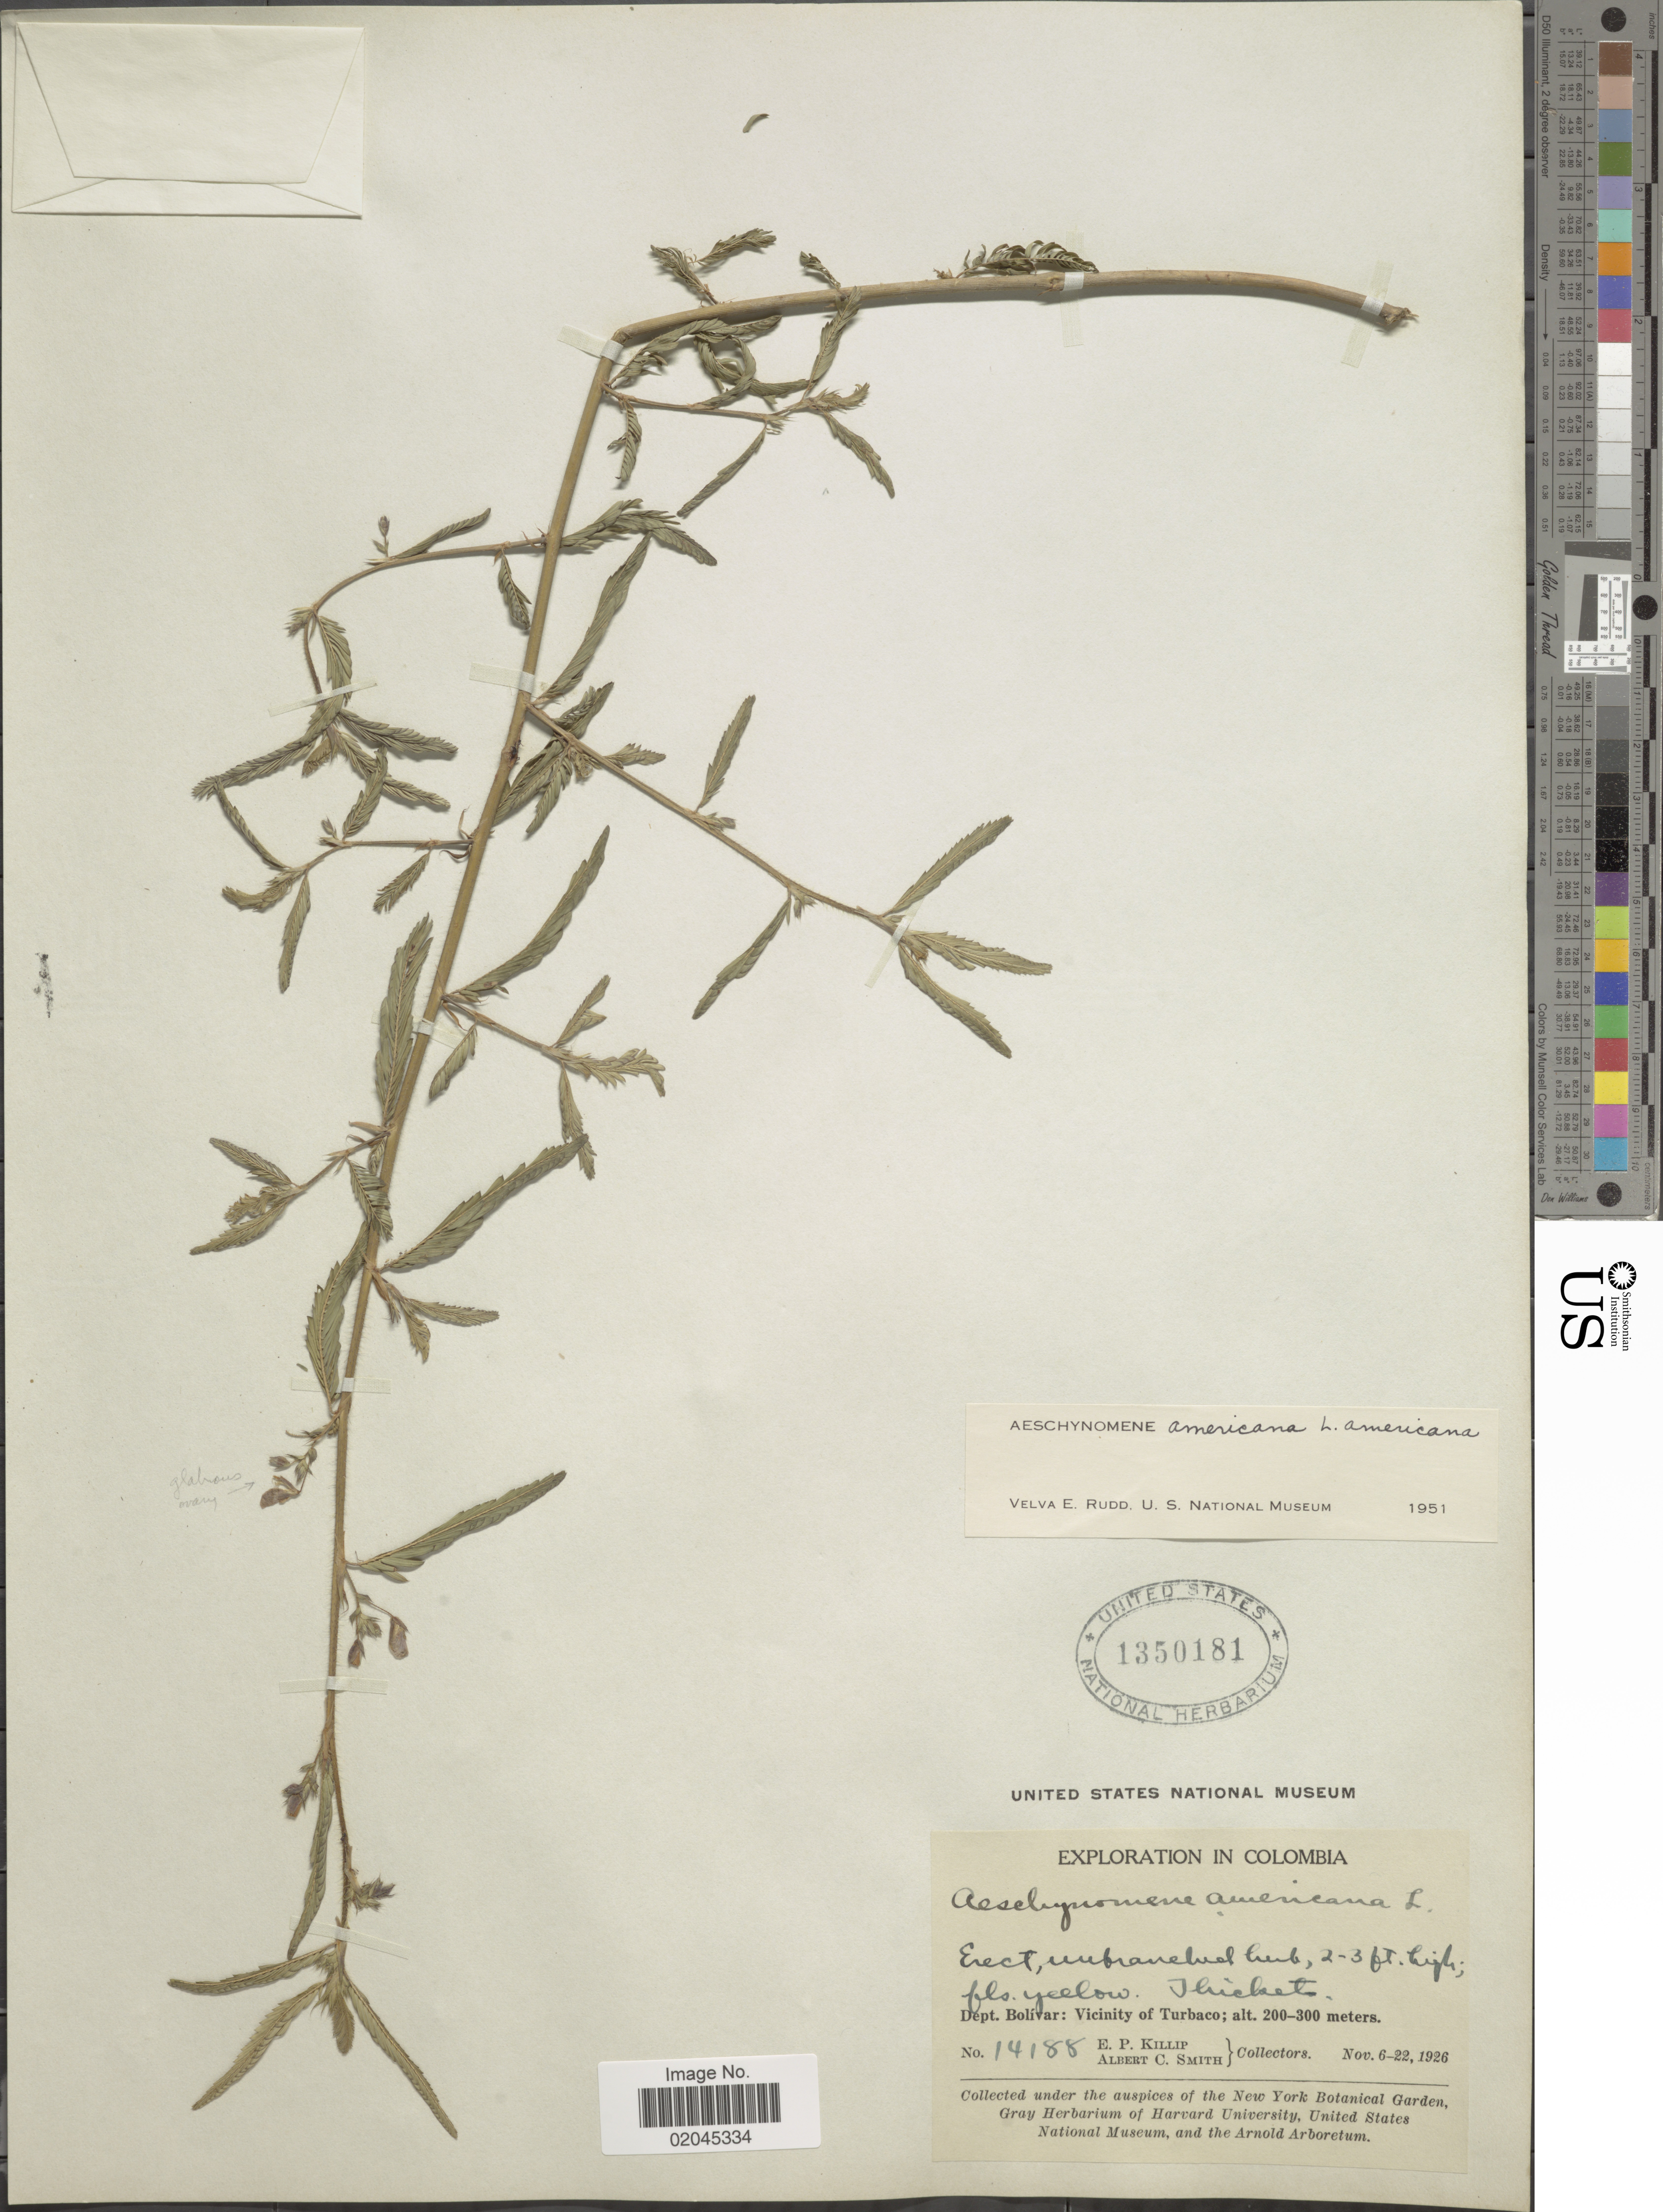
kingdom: Plantae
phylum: Tracheophyta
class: Magnoliopsida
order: Fabales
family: Fabaceae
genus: Aeschynomene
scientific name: Aeschynomene americana var. americana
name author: L.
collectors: E. P. Killip & A. C. Smith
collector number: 14188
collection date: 1926-11-06/1926-11-22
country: Colombia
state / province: Bolívar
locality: Dept. Bolivar: Vicinity of Turbaco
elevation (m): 200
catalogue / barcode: US 1350181